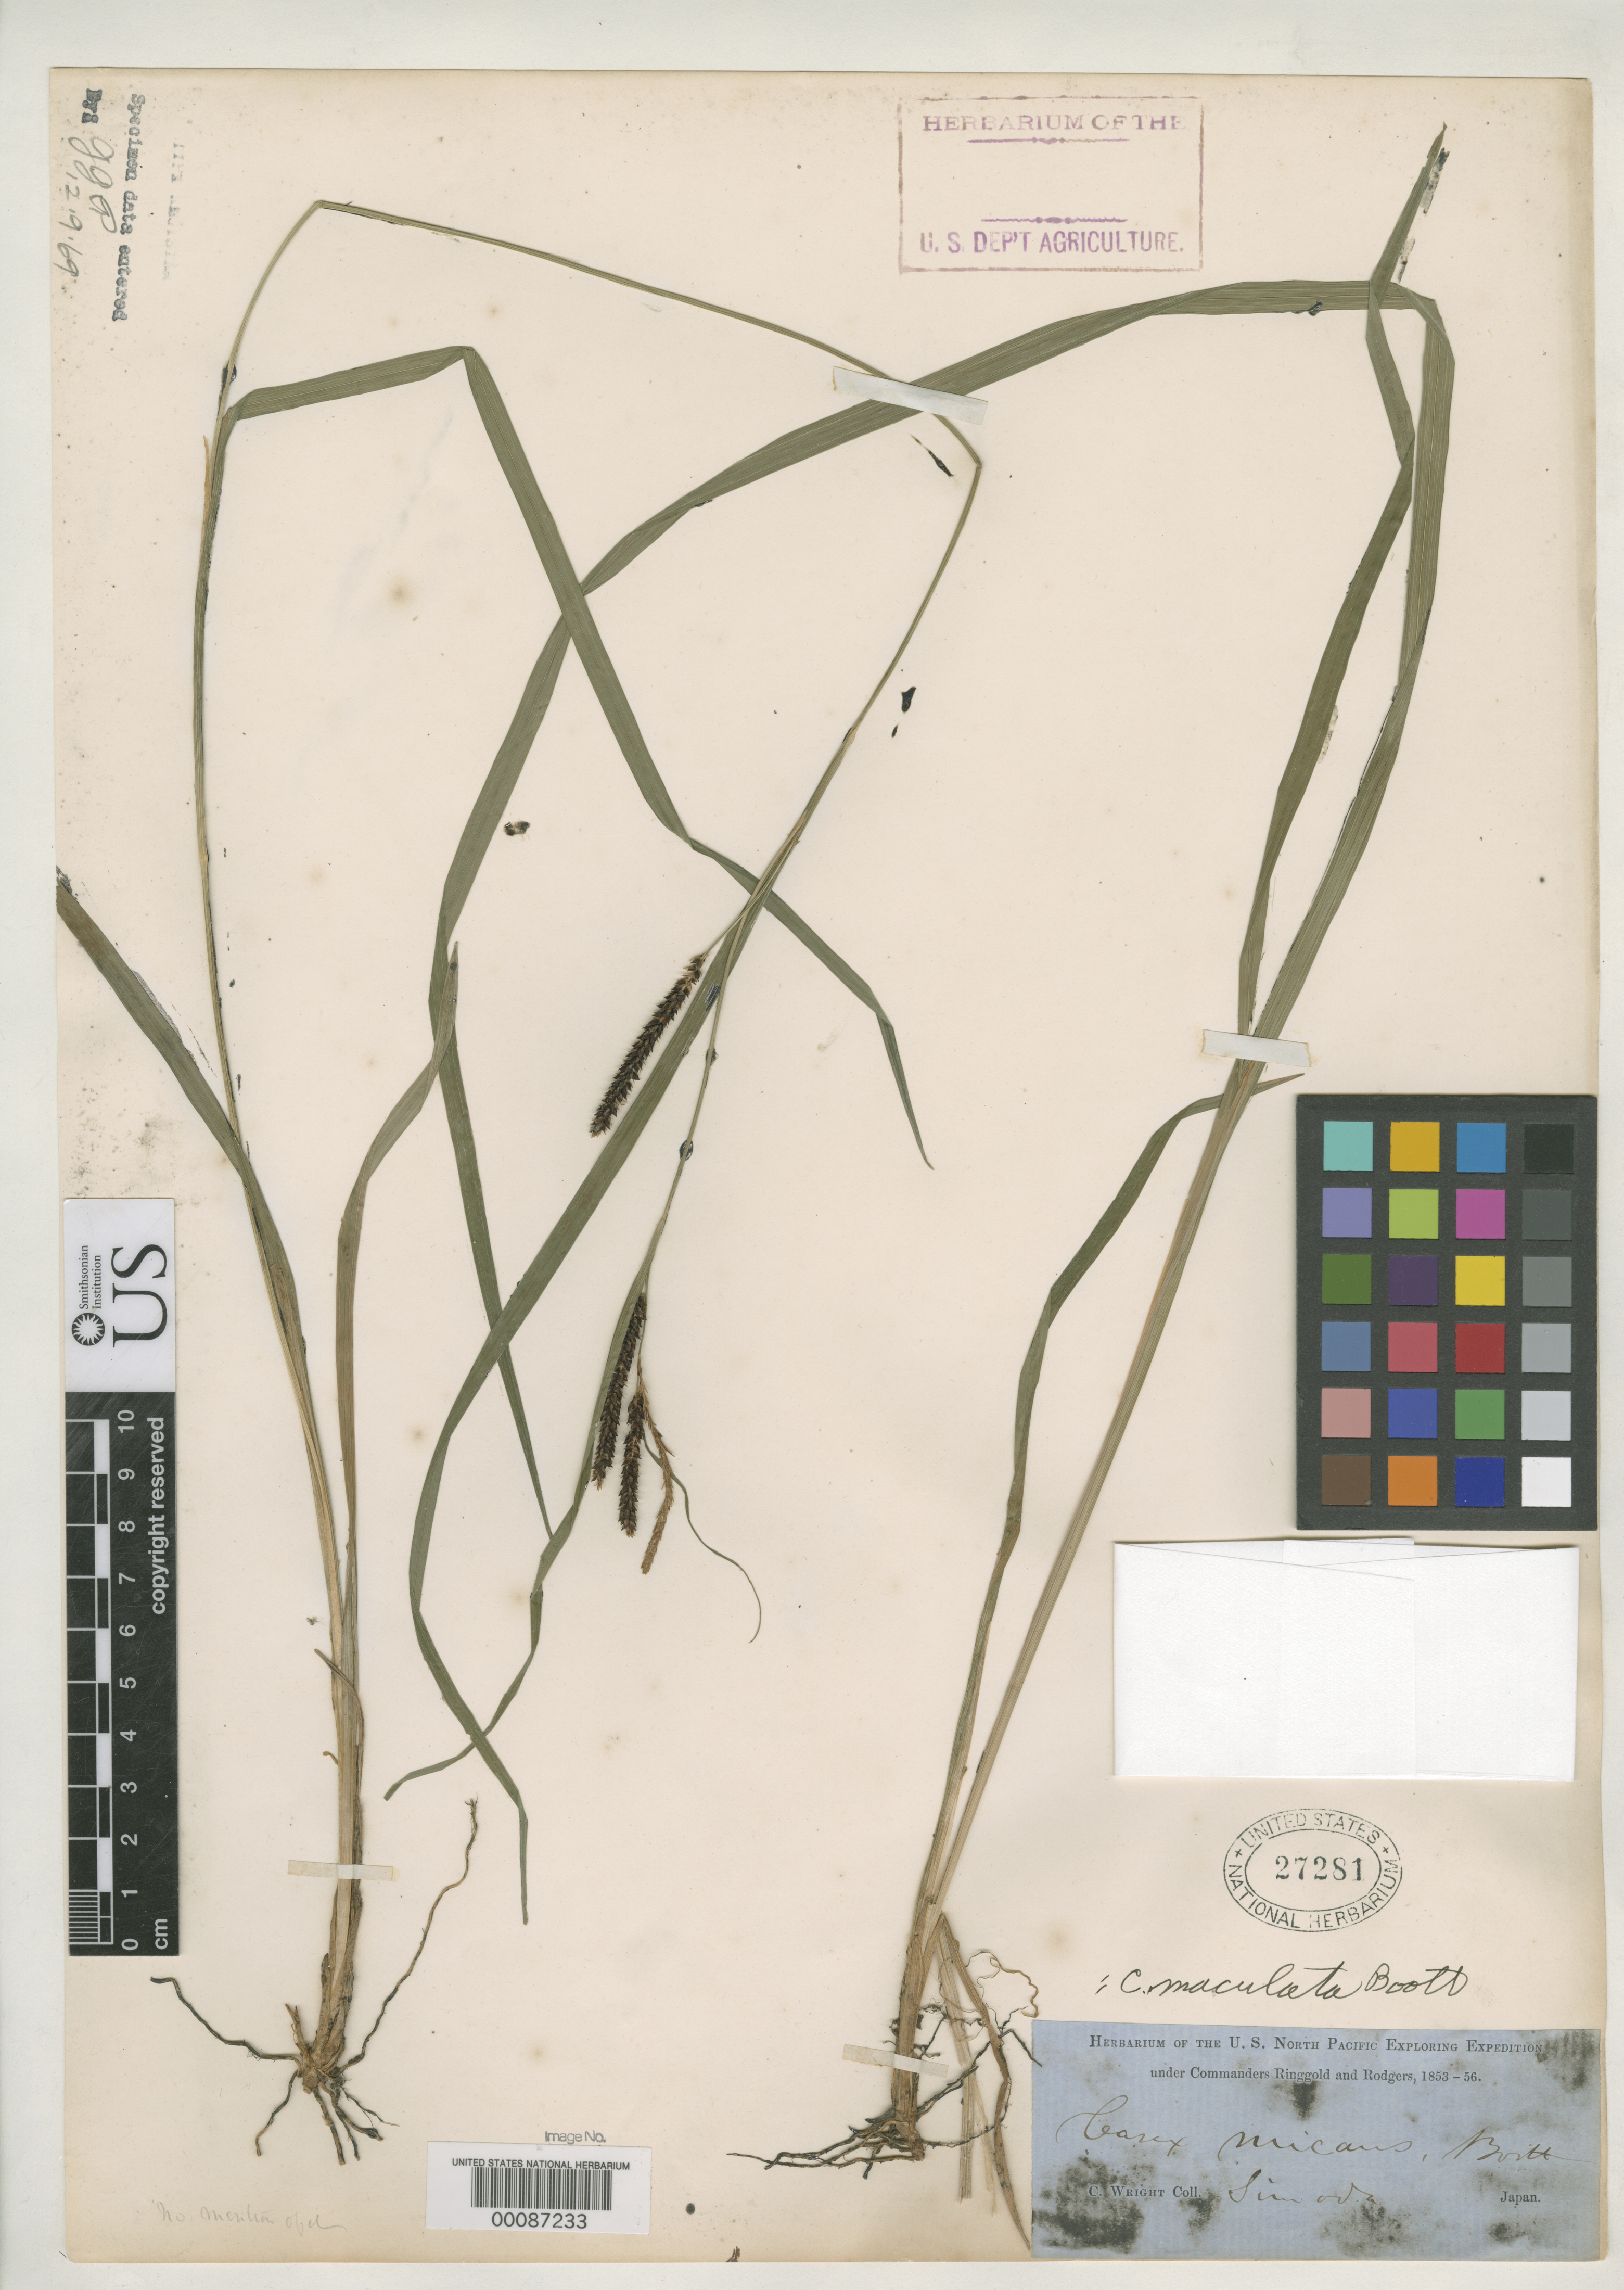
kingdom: Plantae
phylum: Tracheophyta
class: Liliopsida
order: Poales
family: Cyperaceae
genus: Carex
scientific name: Carex micans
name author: Boott in A. Gray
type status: Type Material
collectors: C. Wright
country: Japan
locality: Sinoda.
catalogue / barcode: US 27281